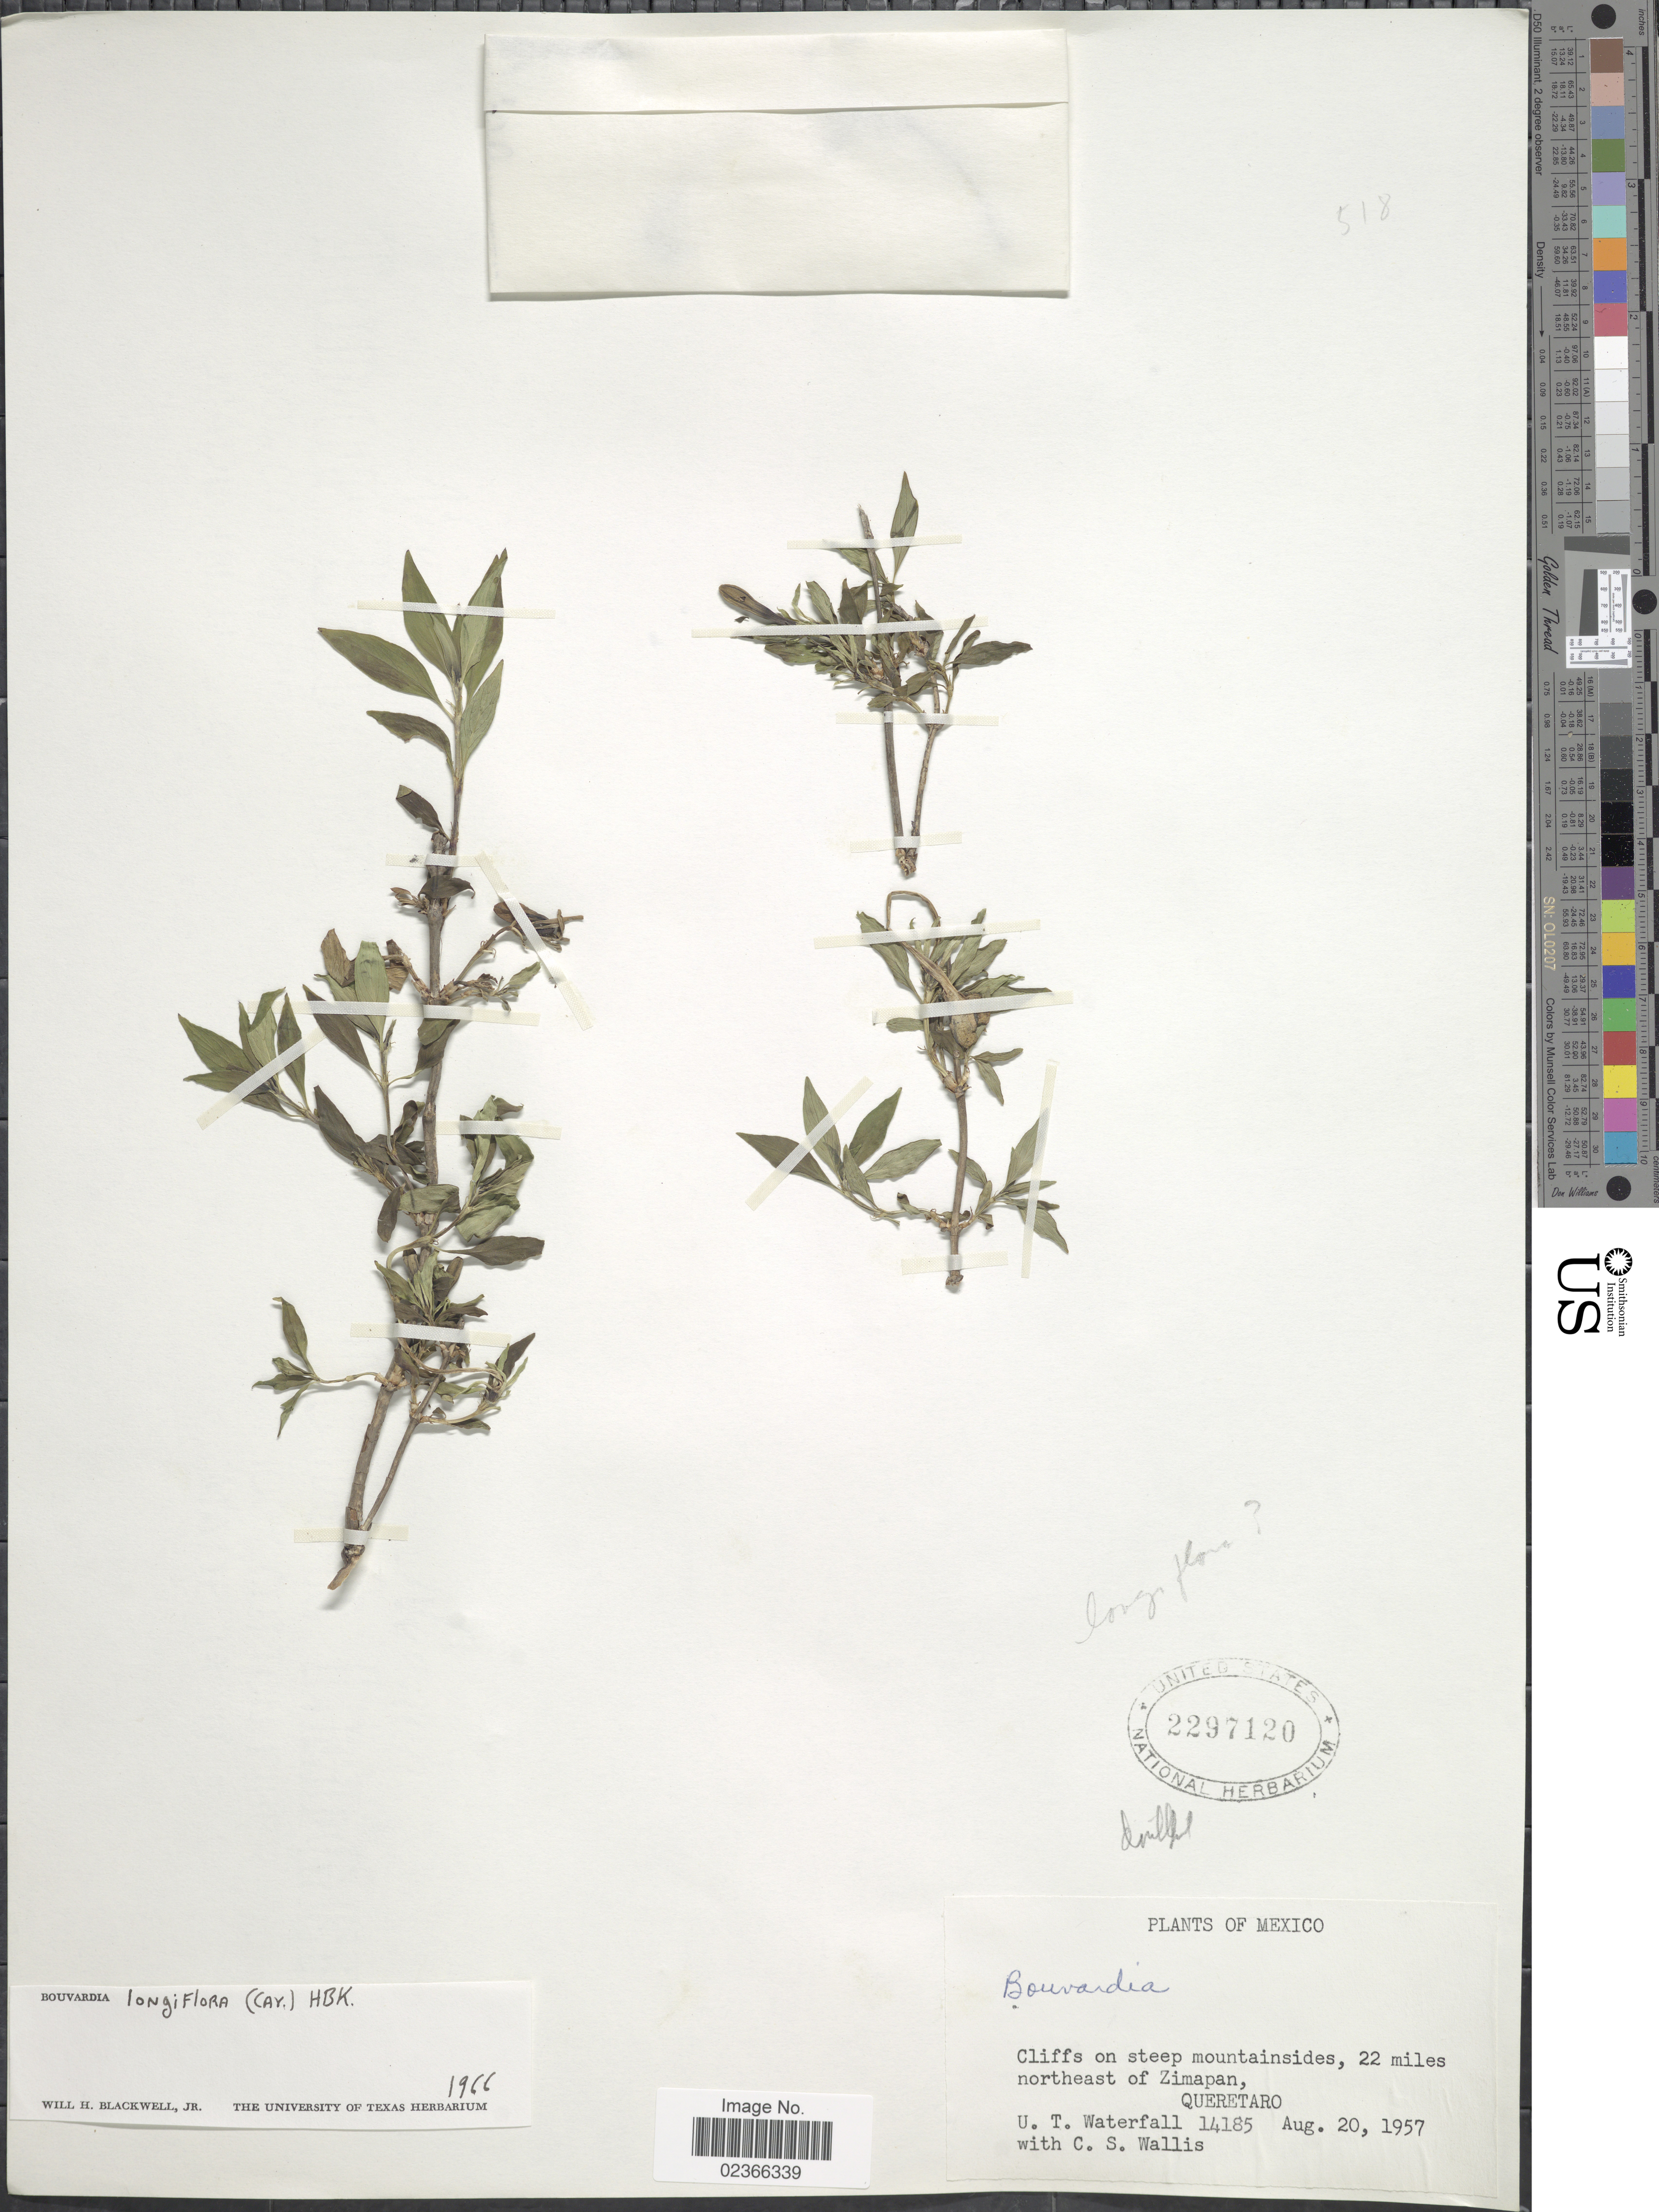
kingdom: Plantae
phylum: Tracheophyta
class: Magnoliopsida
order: Gentianales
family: Rubiaceae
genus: Bouvardia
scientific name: Bouvardia longiflora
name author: (Cav.) Kunth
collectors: U. T. Waterfall & C. S. Wallis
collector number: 14185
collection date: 1957-08-20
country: Mexico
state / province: Querétaro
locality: Cliffs on steep mountainsides, 22 miles northeast of Zimapan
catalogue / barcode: US 2297120